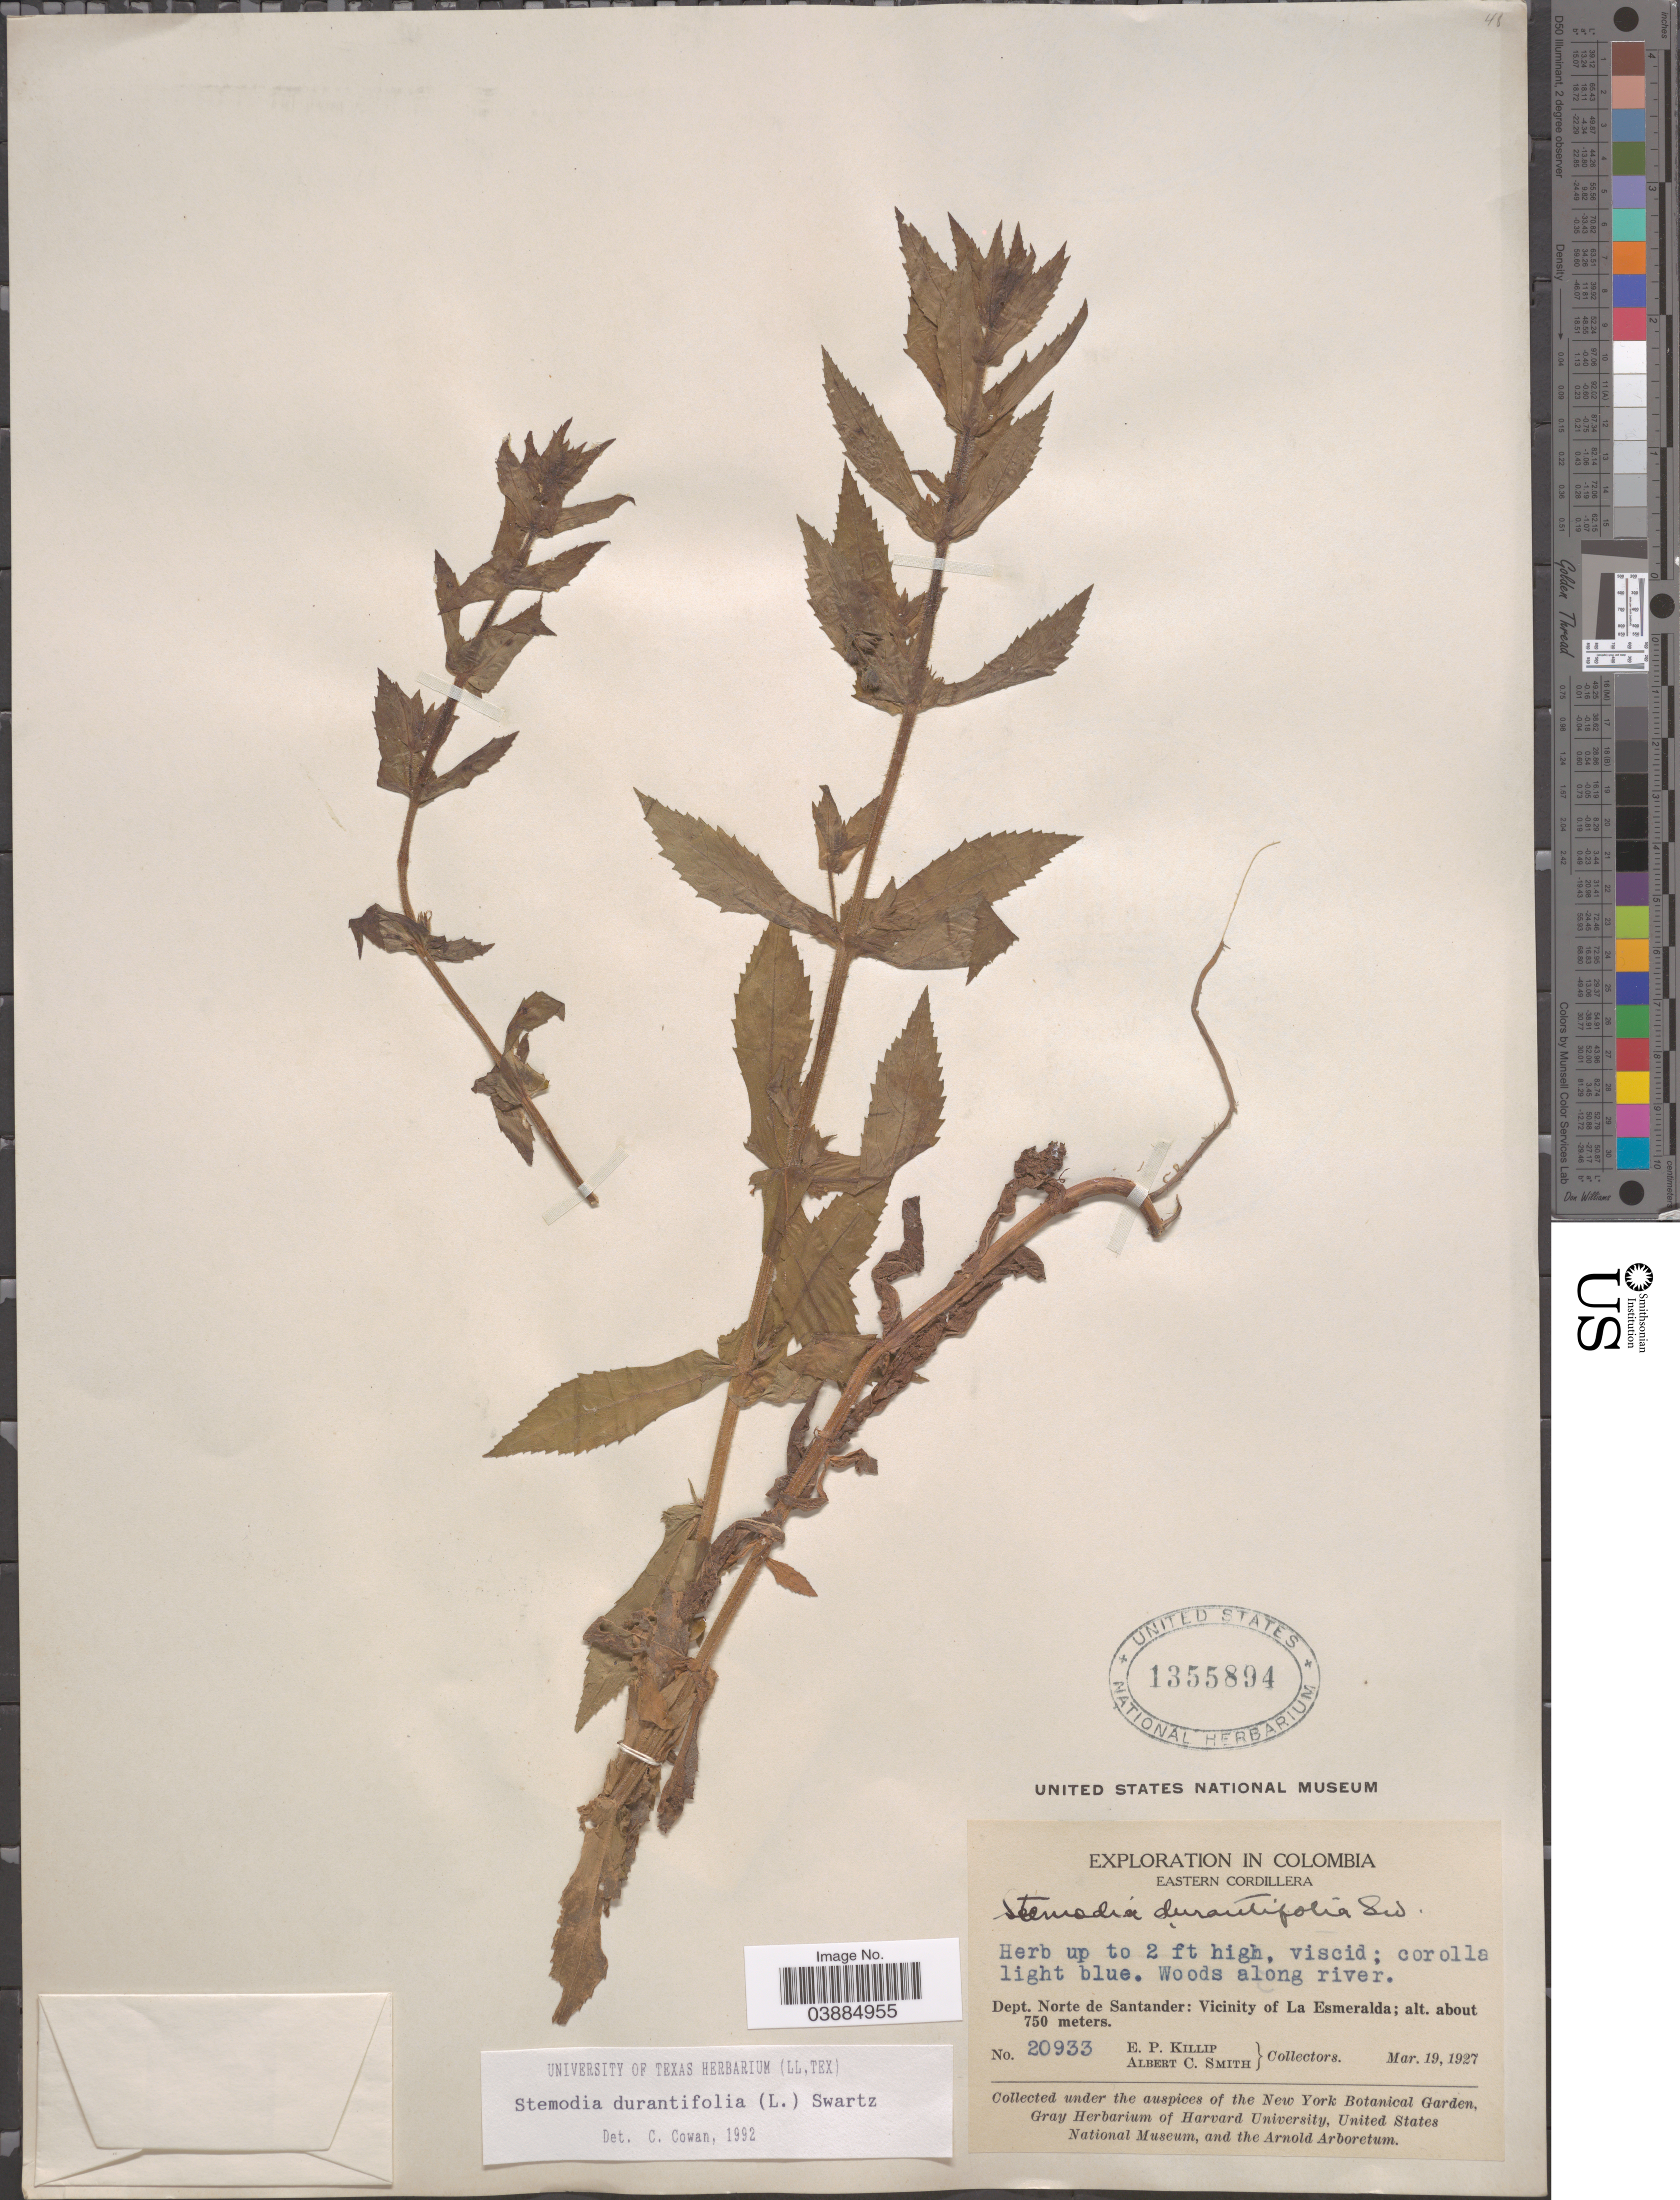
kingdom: Plantae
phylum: Tracheophyta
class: Magnoliopsida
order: Lamiales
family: Plantaginaceae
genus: Stemodia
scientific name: Stemodia durantifolia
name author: (L.) Sw.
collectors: E. P. Killip & A. C. Smith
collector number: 20933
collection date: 1927-03-19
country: Colombia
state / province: Norte de Santander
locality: Eastern Cordillera. Dept. Norte de Santander: Vicinity of La Esmeralda.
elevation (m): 750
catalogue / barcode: US 1355894